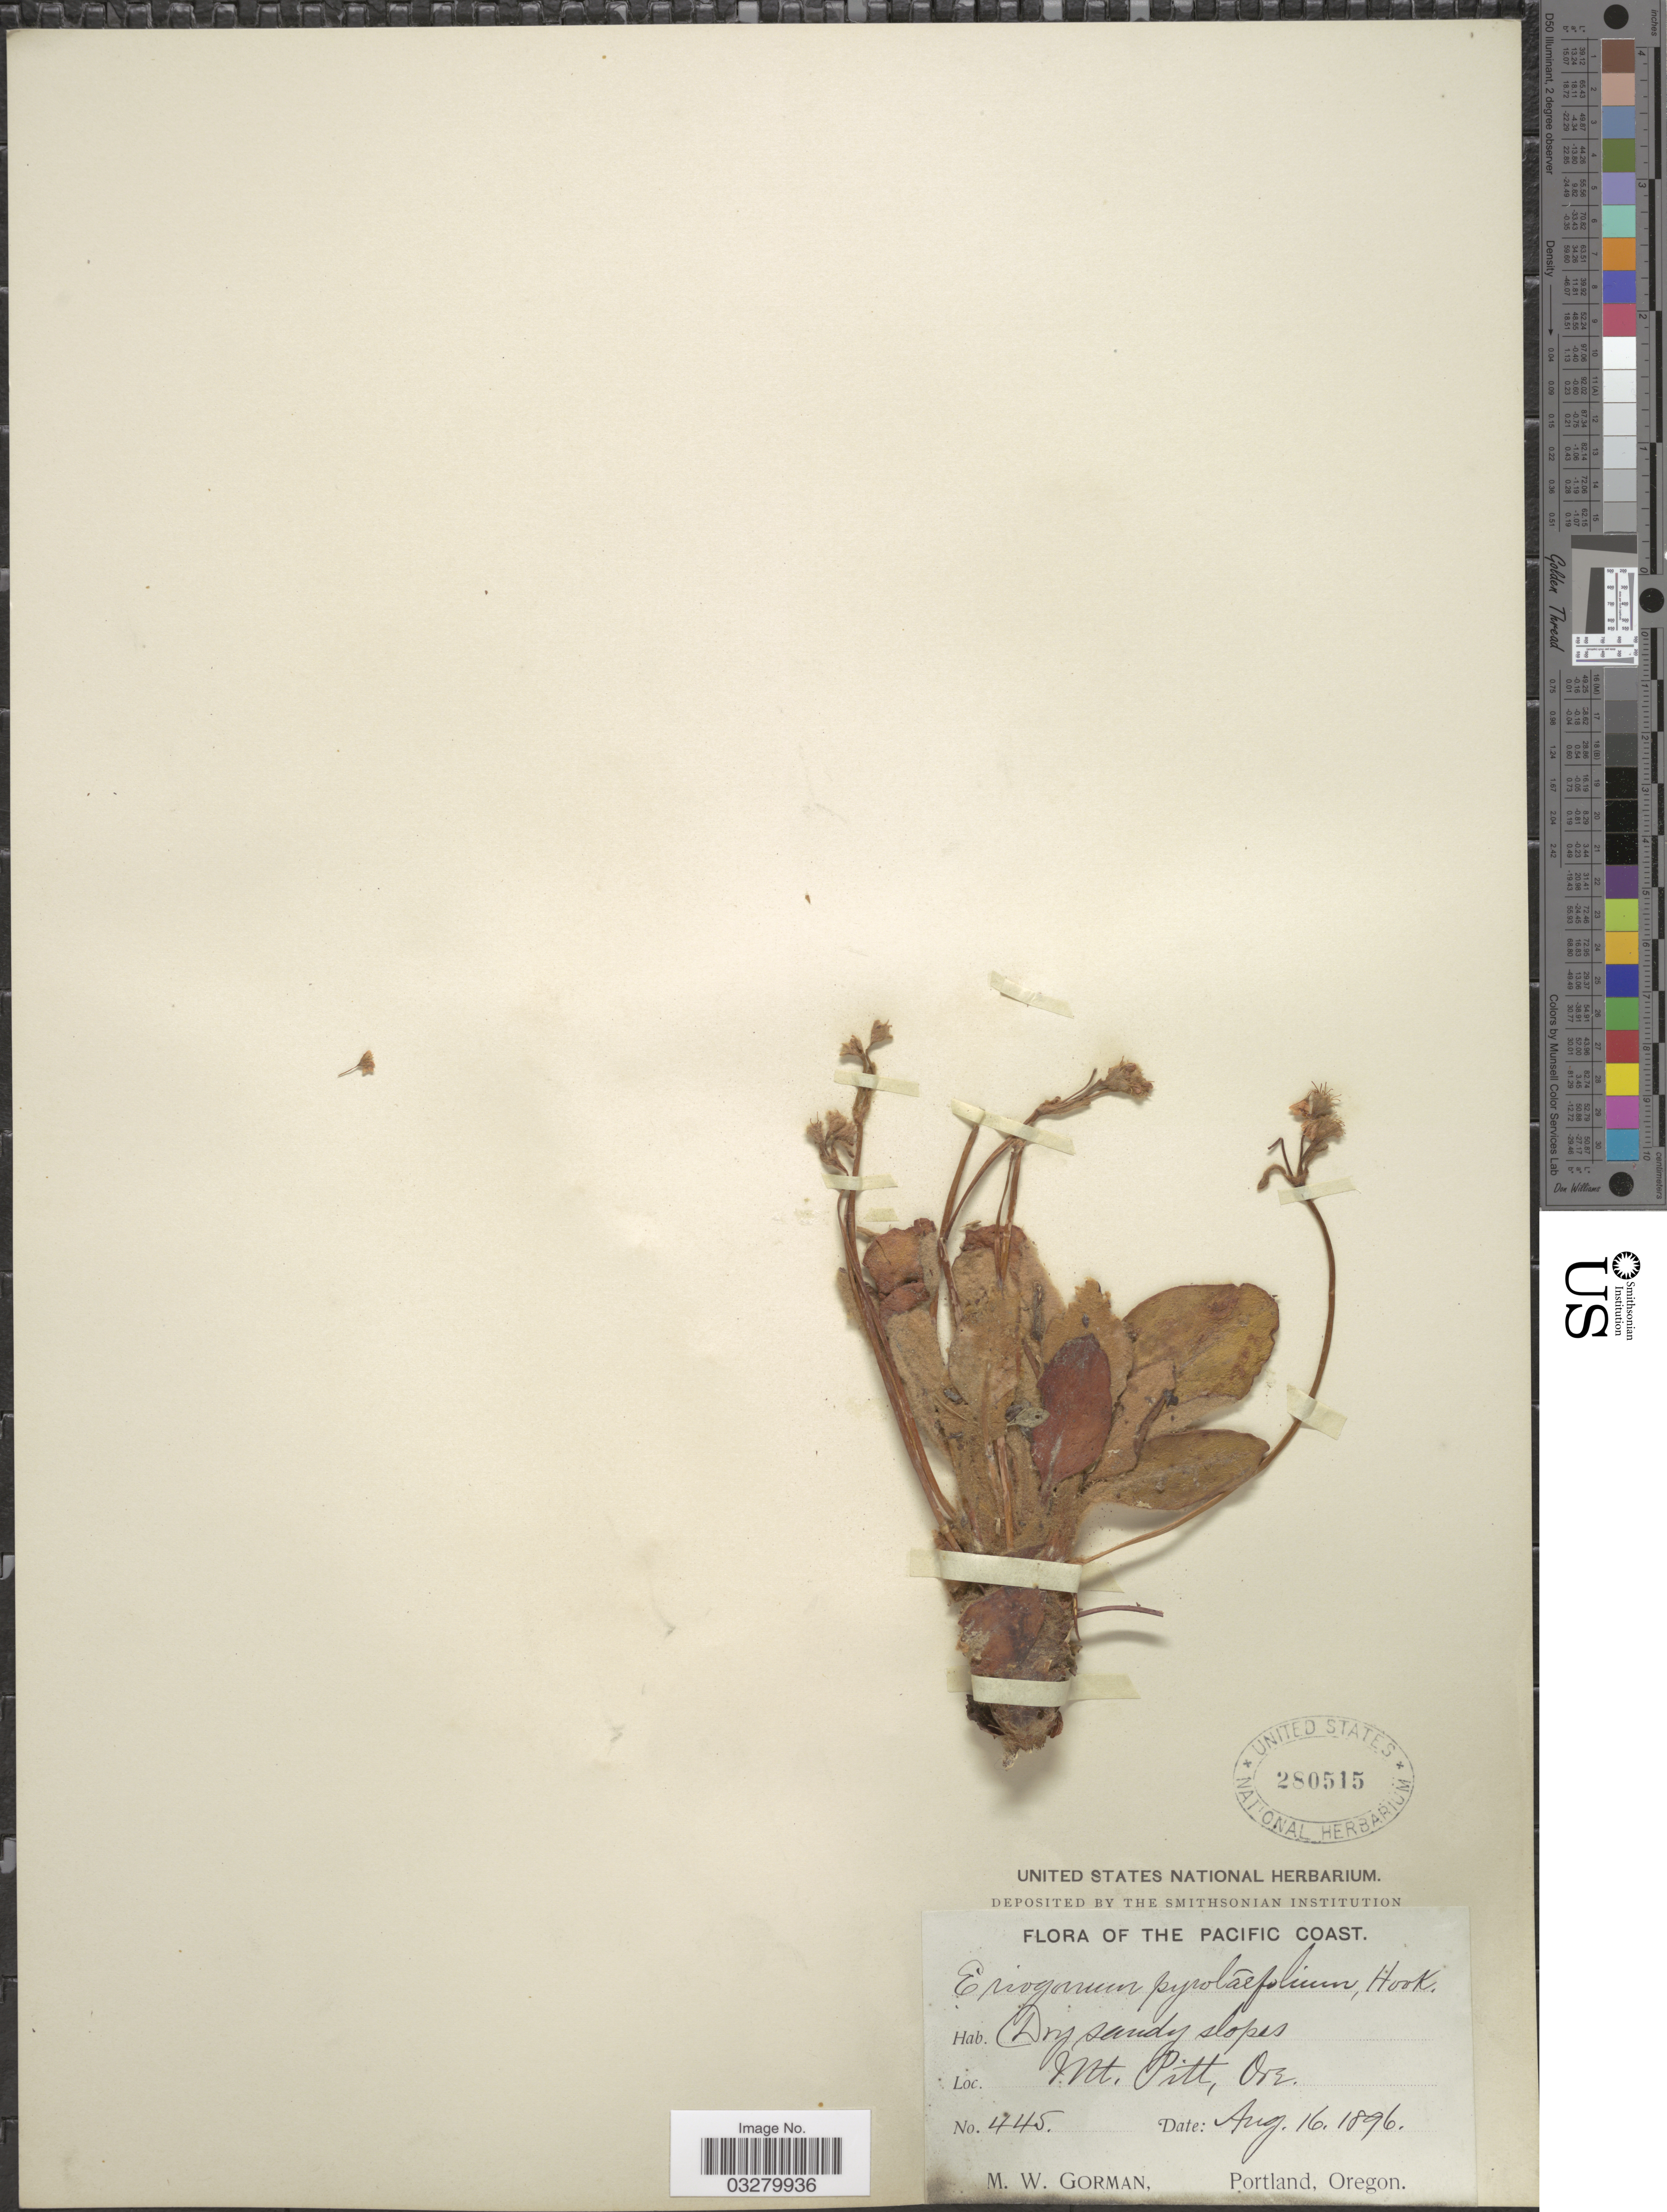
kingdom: Plantae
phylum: Tracheophyta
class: Magnoliopsida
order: Caryophyllales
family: Polygonaceae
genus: Eriogonum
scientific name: Eriogonum pyrolifolium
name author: Hook.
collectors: M. W. Gorman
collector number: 445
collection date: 1896-08-16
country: United States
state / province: Oregon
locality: The Pacific Coast. Mt. Pitt.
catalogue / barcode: US 280515